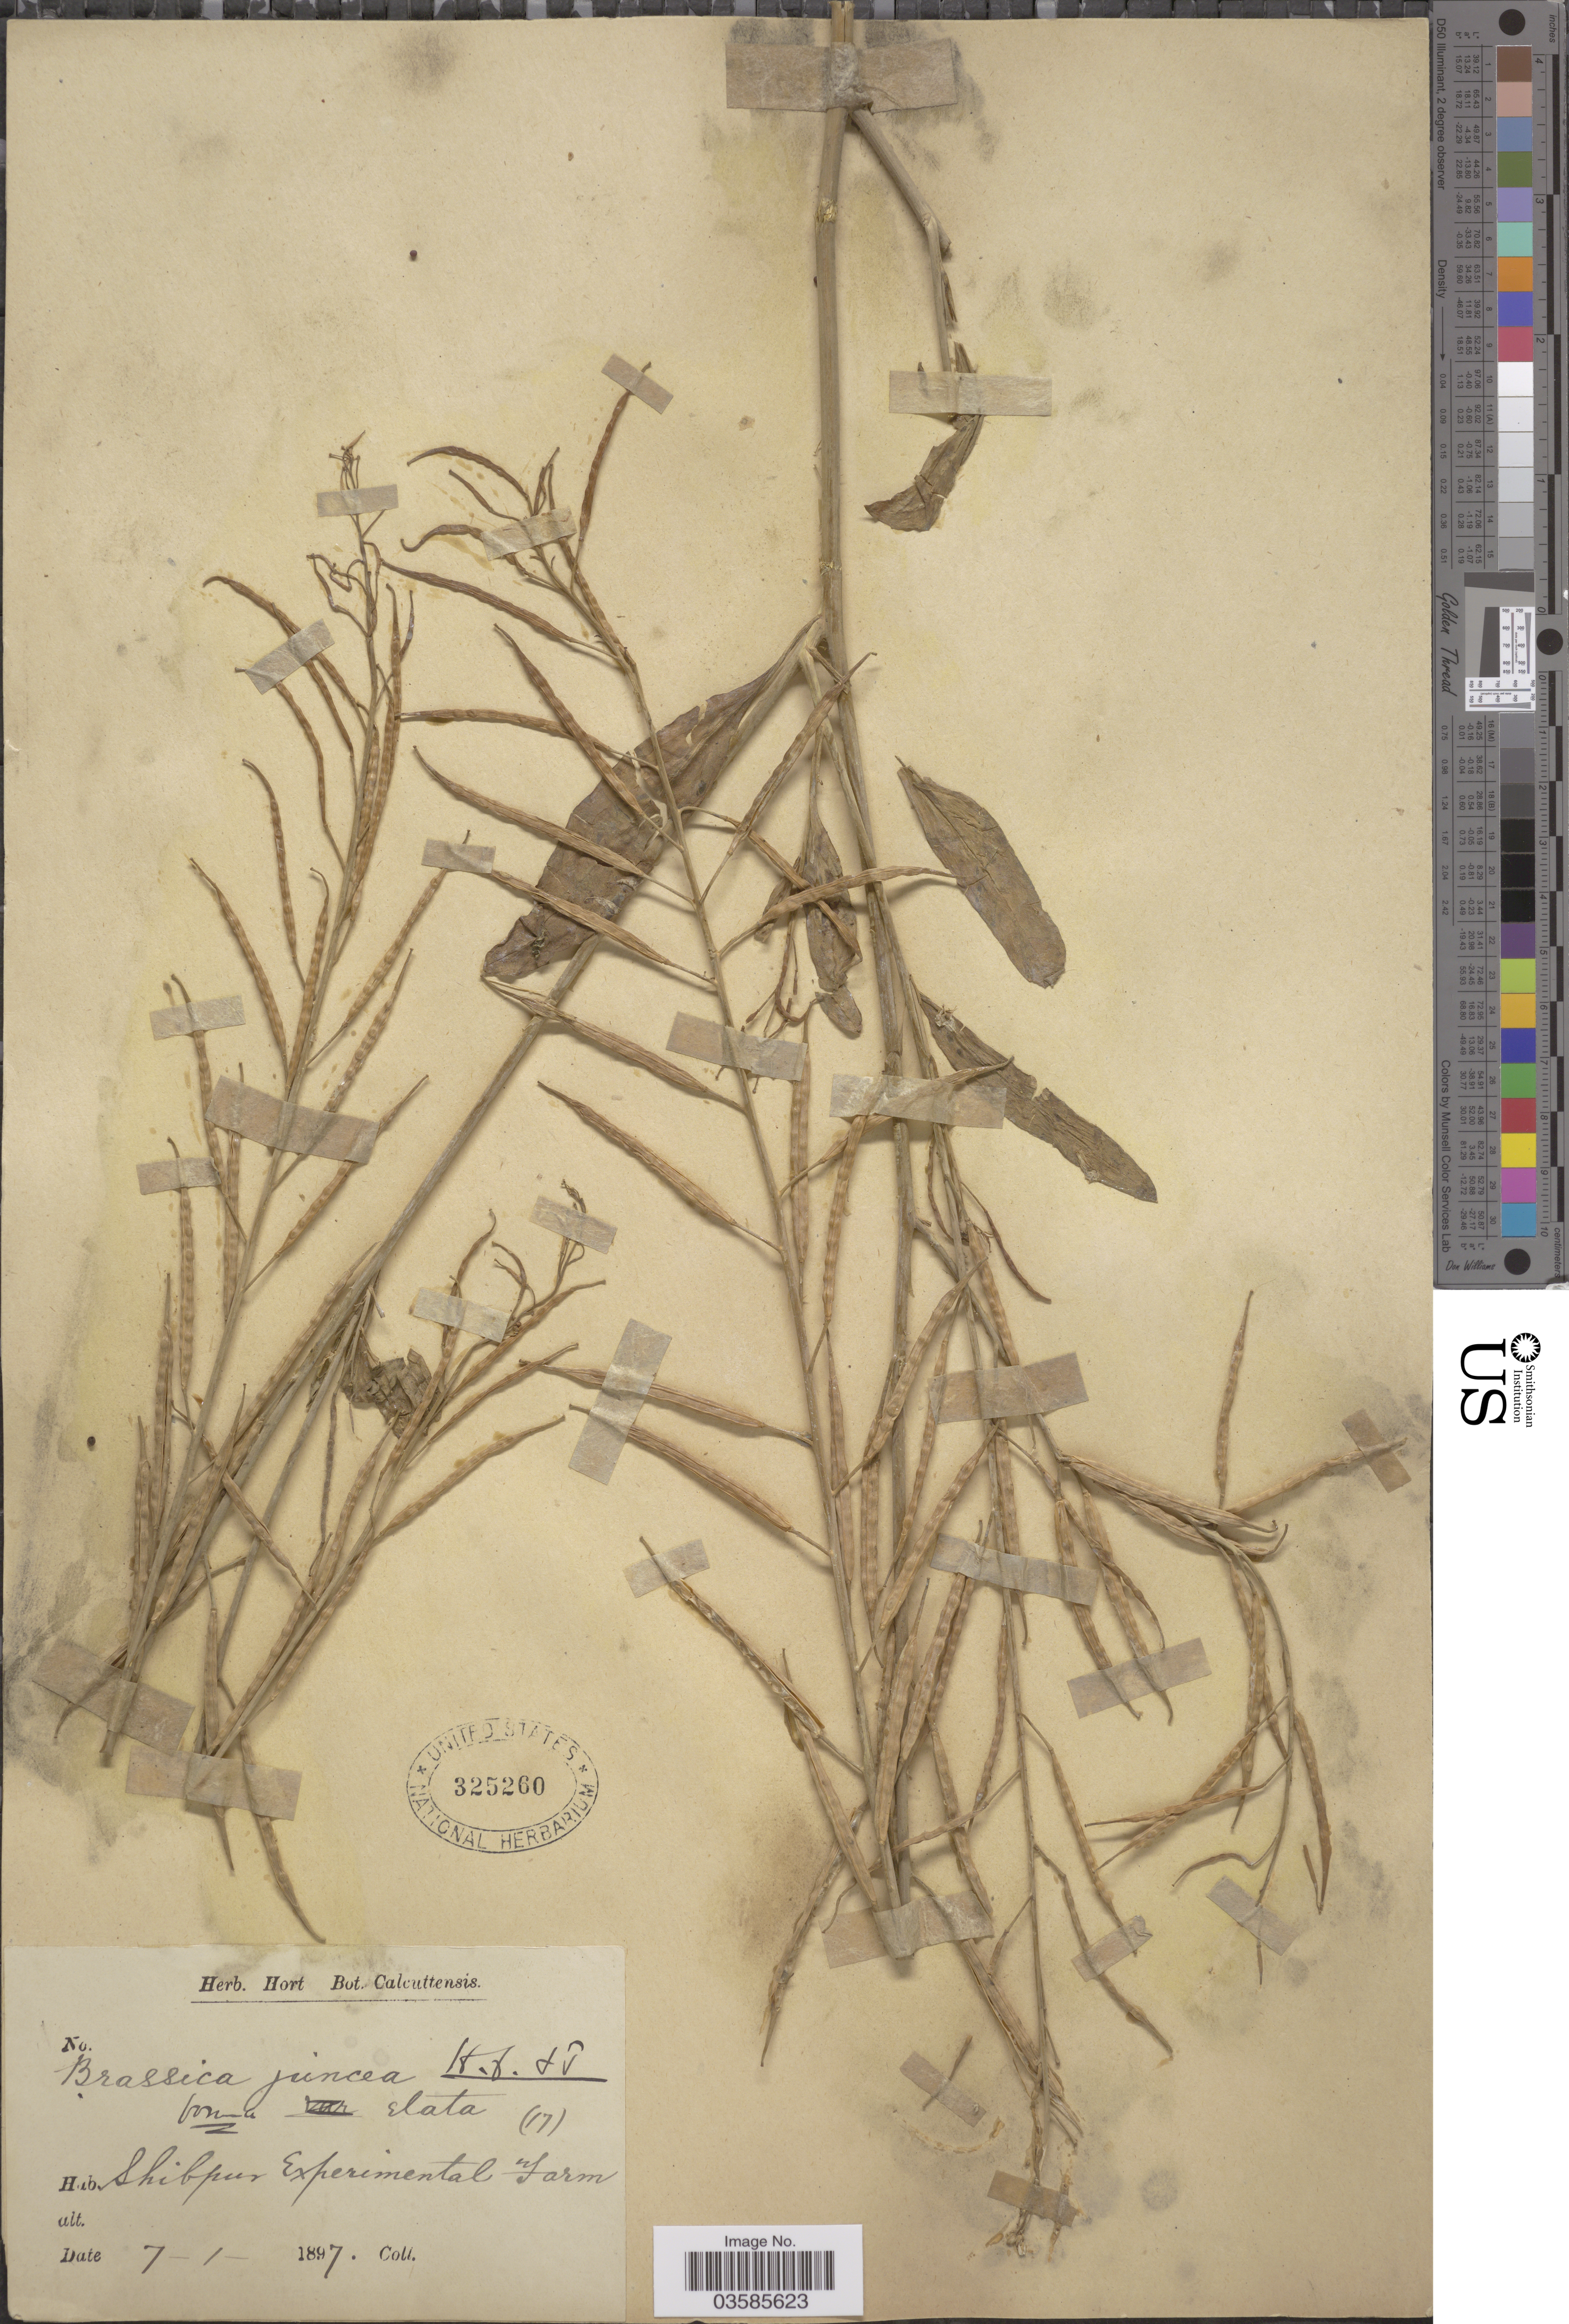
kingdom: Plantae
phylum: Tracheophyta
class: Magnoliopsida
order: Brassicales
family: Brassicaceae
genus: Brassica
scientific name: Brassica juncea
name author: (L.) Czern.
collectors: ex Herb. Hort. Bot. Calcuttensis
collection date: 1897-01-07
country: India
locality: Shibpur Experimental Farm.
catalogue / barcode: US 325260